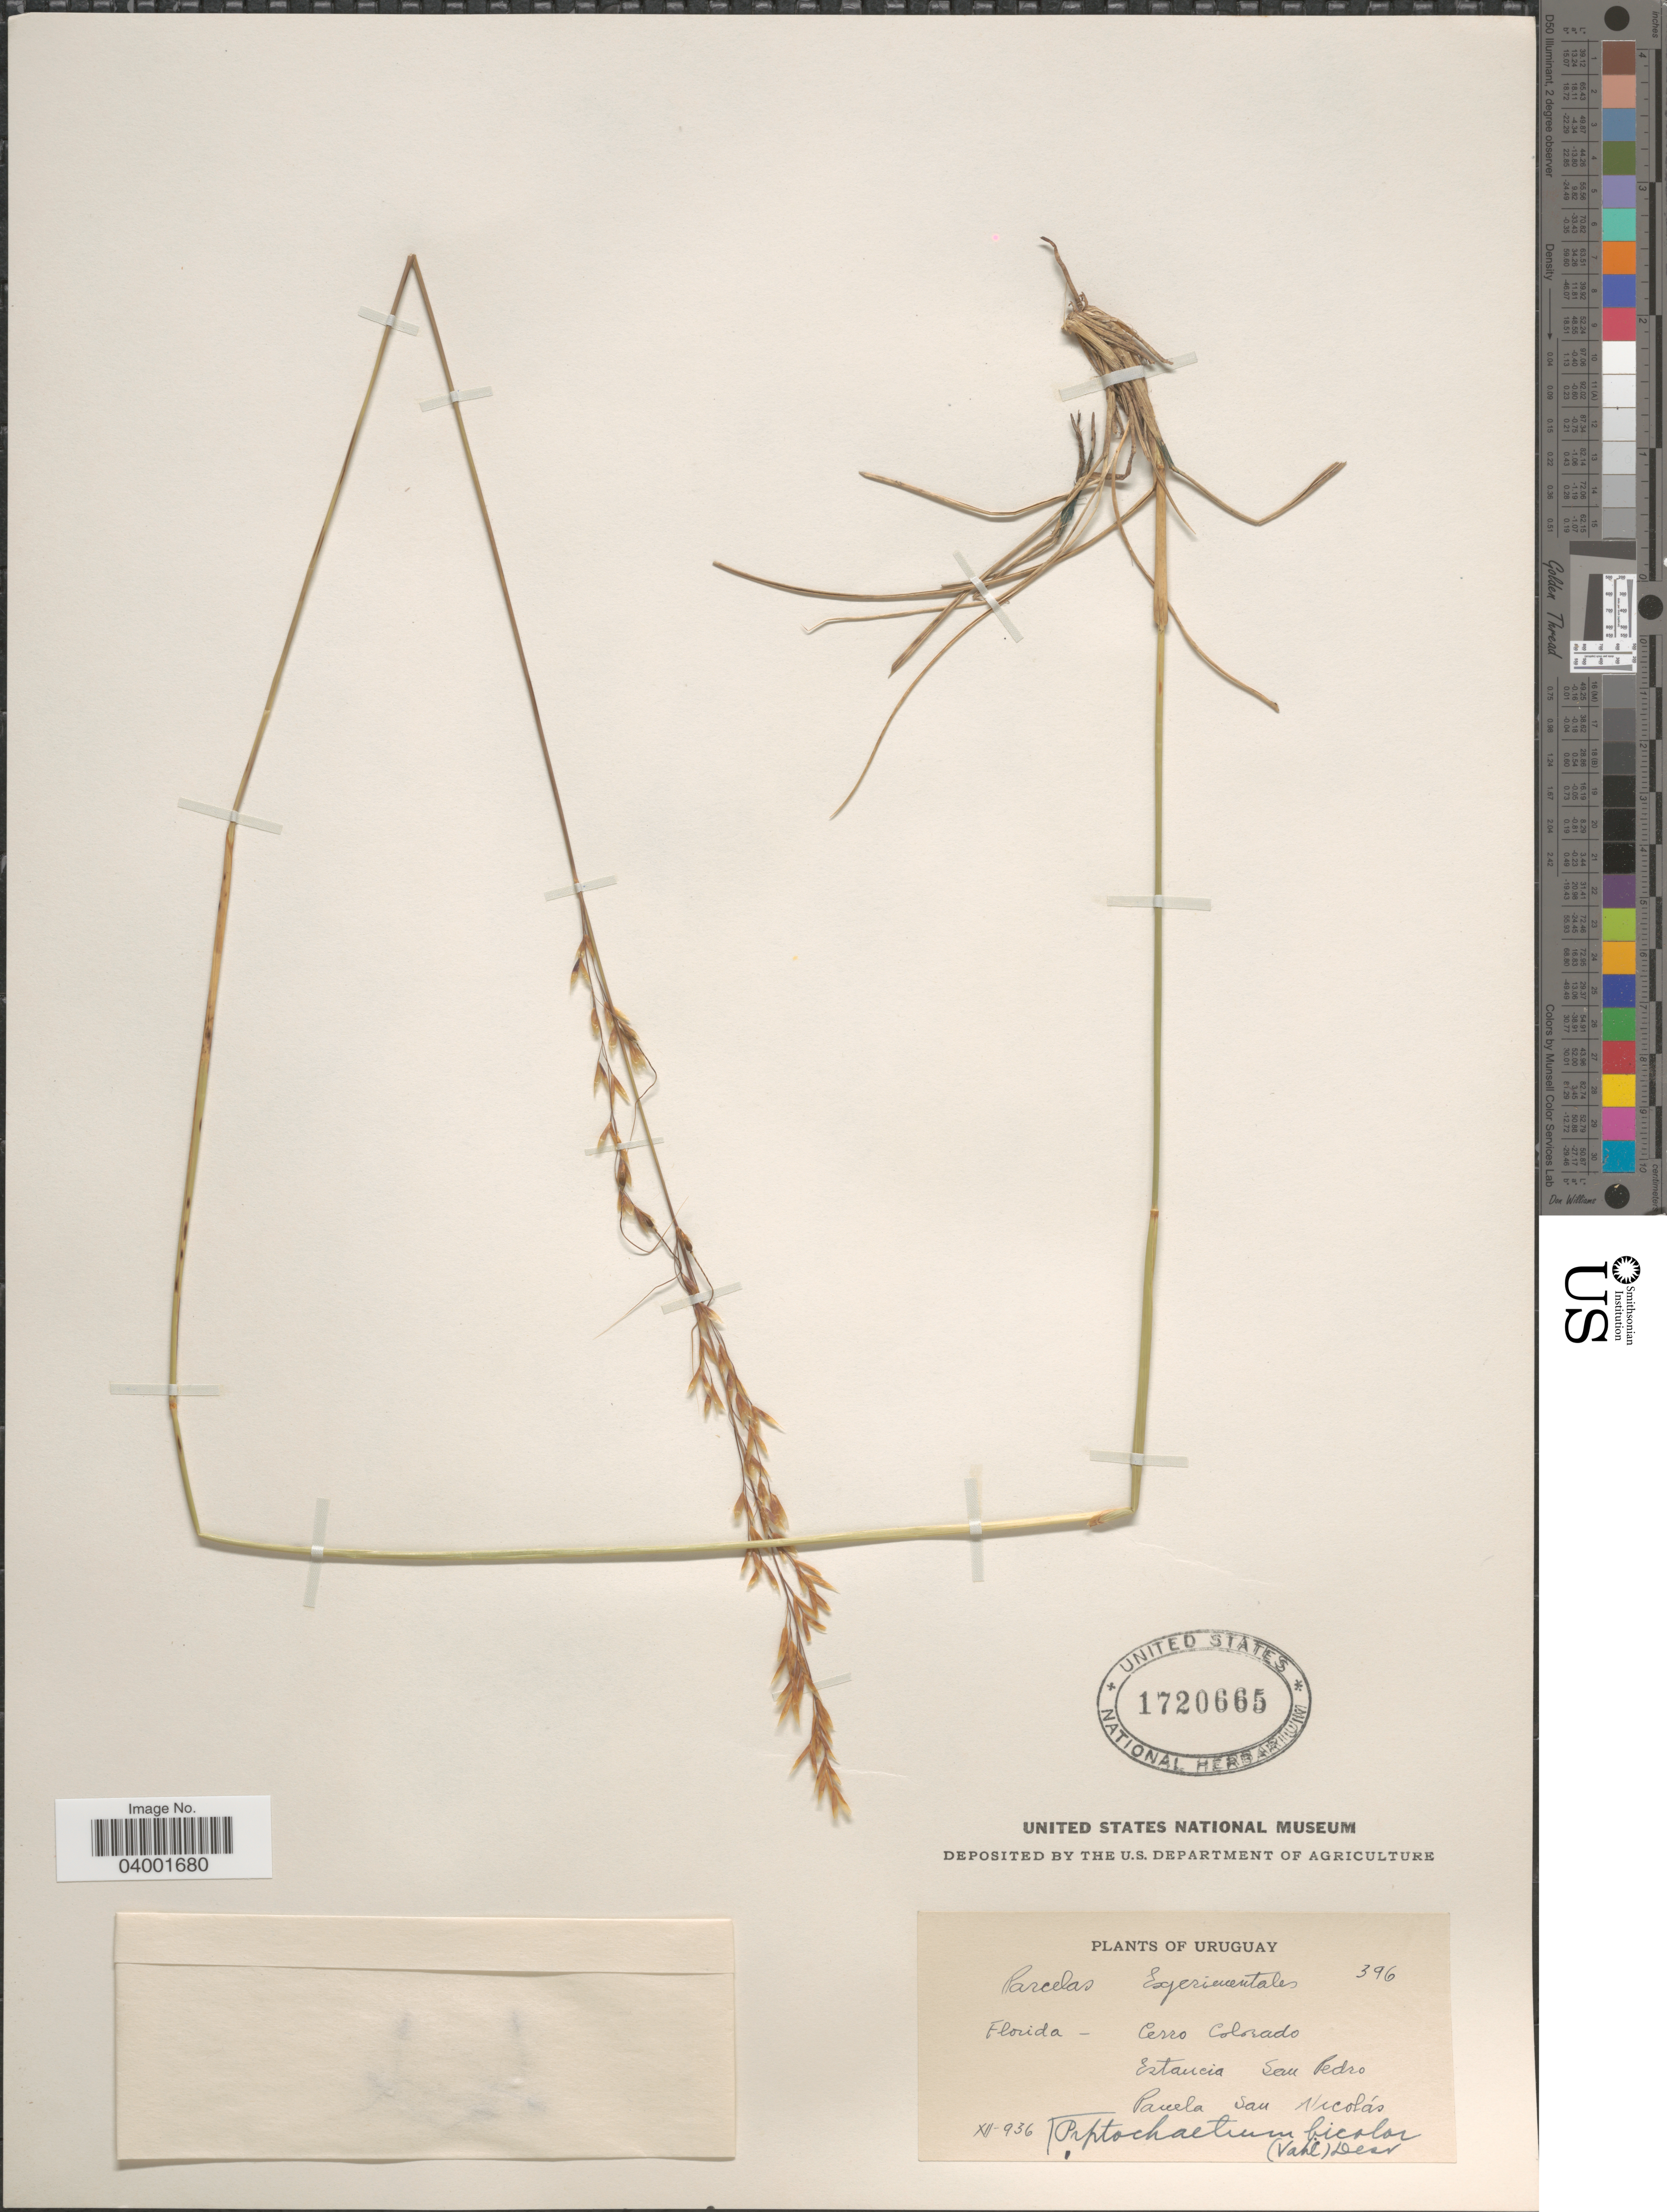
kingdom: Plantae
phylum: Tracheophyta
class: Liliopsida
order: Poales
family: Poaceae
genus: Piptochaetium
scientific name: Piptochaetium bicolor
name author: (Vahl) É. Desv.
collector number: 396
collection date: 1936-12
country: Uruguay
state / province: Florida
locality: Cerro Colorado. Estancia San Pedro. Parcela San Nicolás.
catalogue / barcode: US 1720665